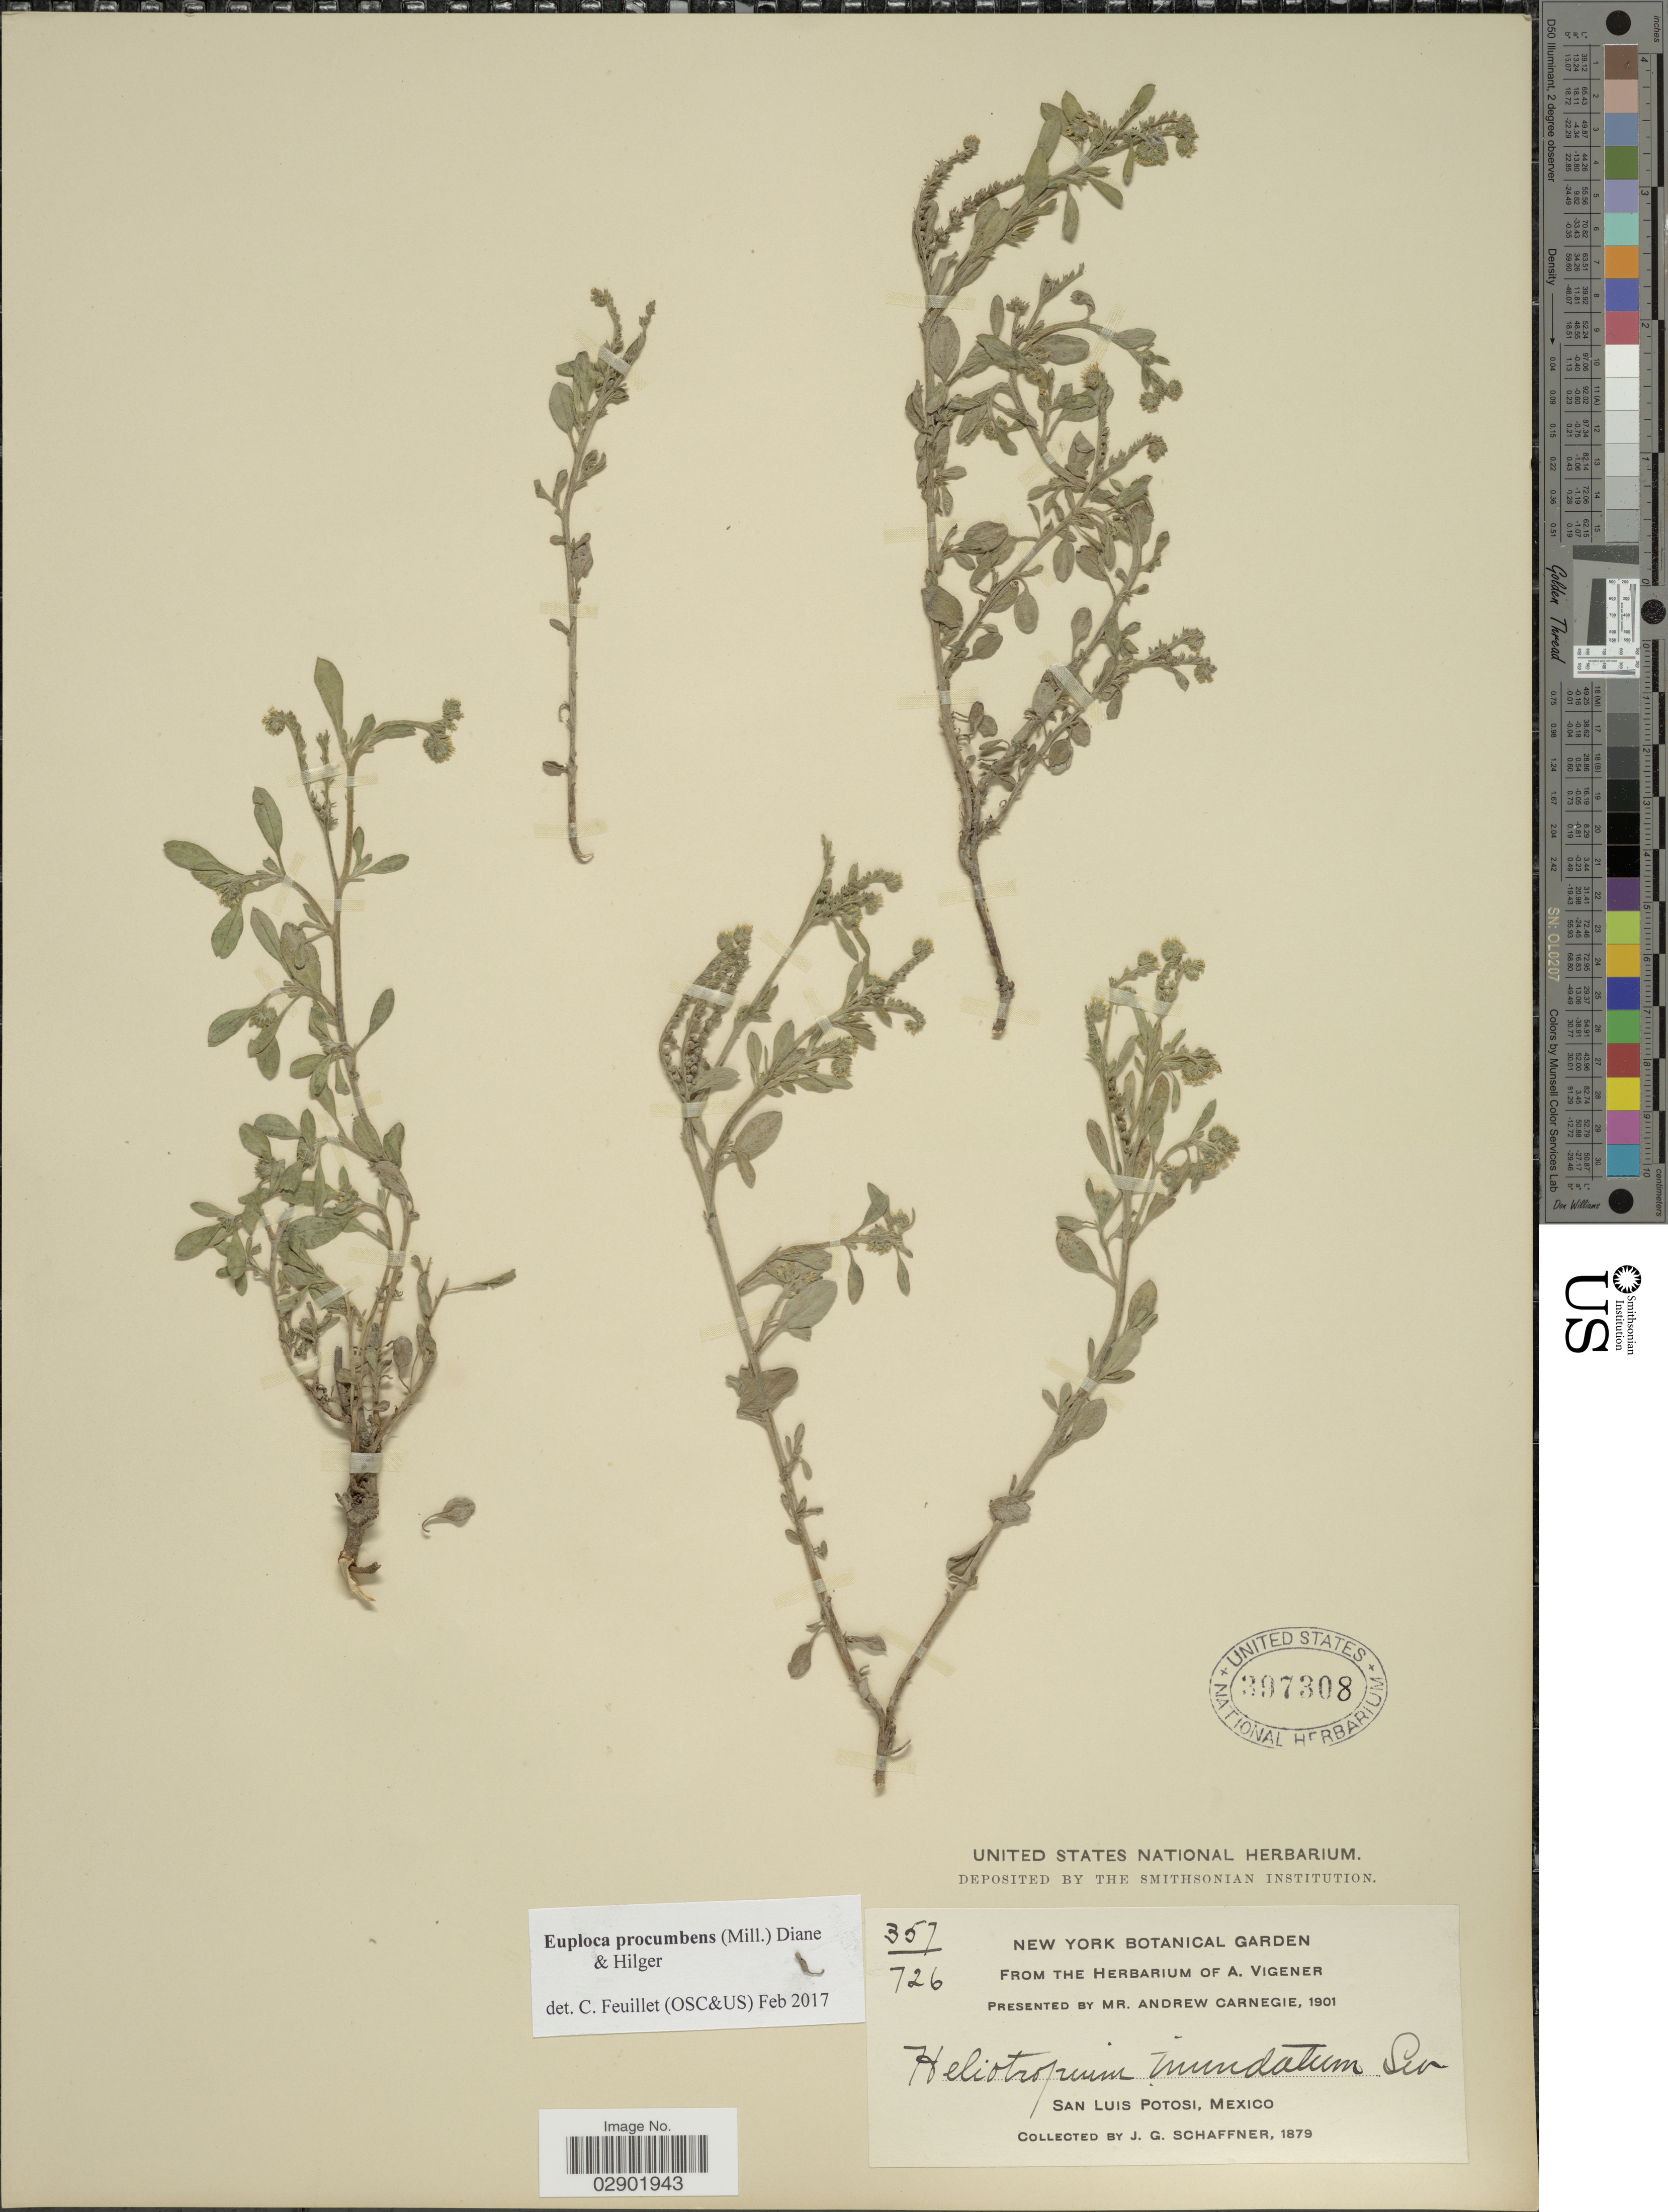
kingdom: Plantae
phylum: Tracheophyta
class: Magnoliopsida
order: Boraginales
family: Heliotropiaceae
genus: Euploca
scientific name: Euploca procumbens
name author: (Mill.) Diane & Hilger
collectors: J. G. Schaffner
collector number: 357/726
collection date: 1879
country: Mexico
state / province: San Luis Potosí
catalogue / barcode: US 397308